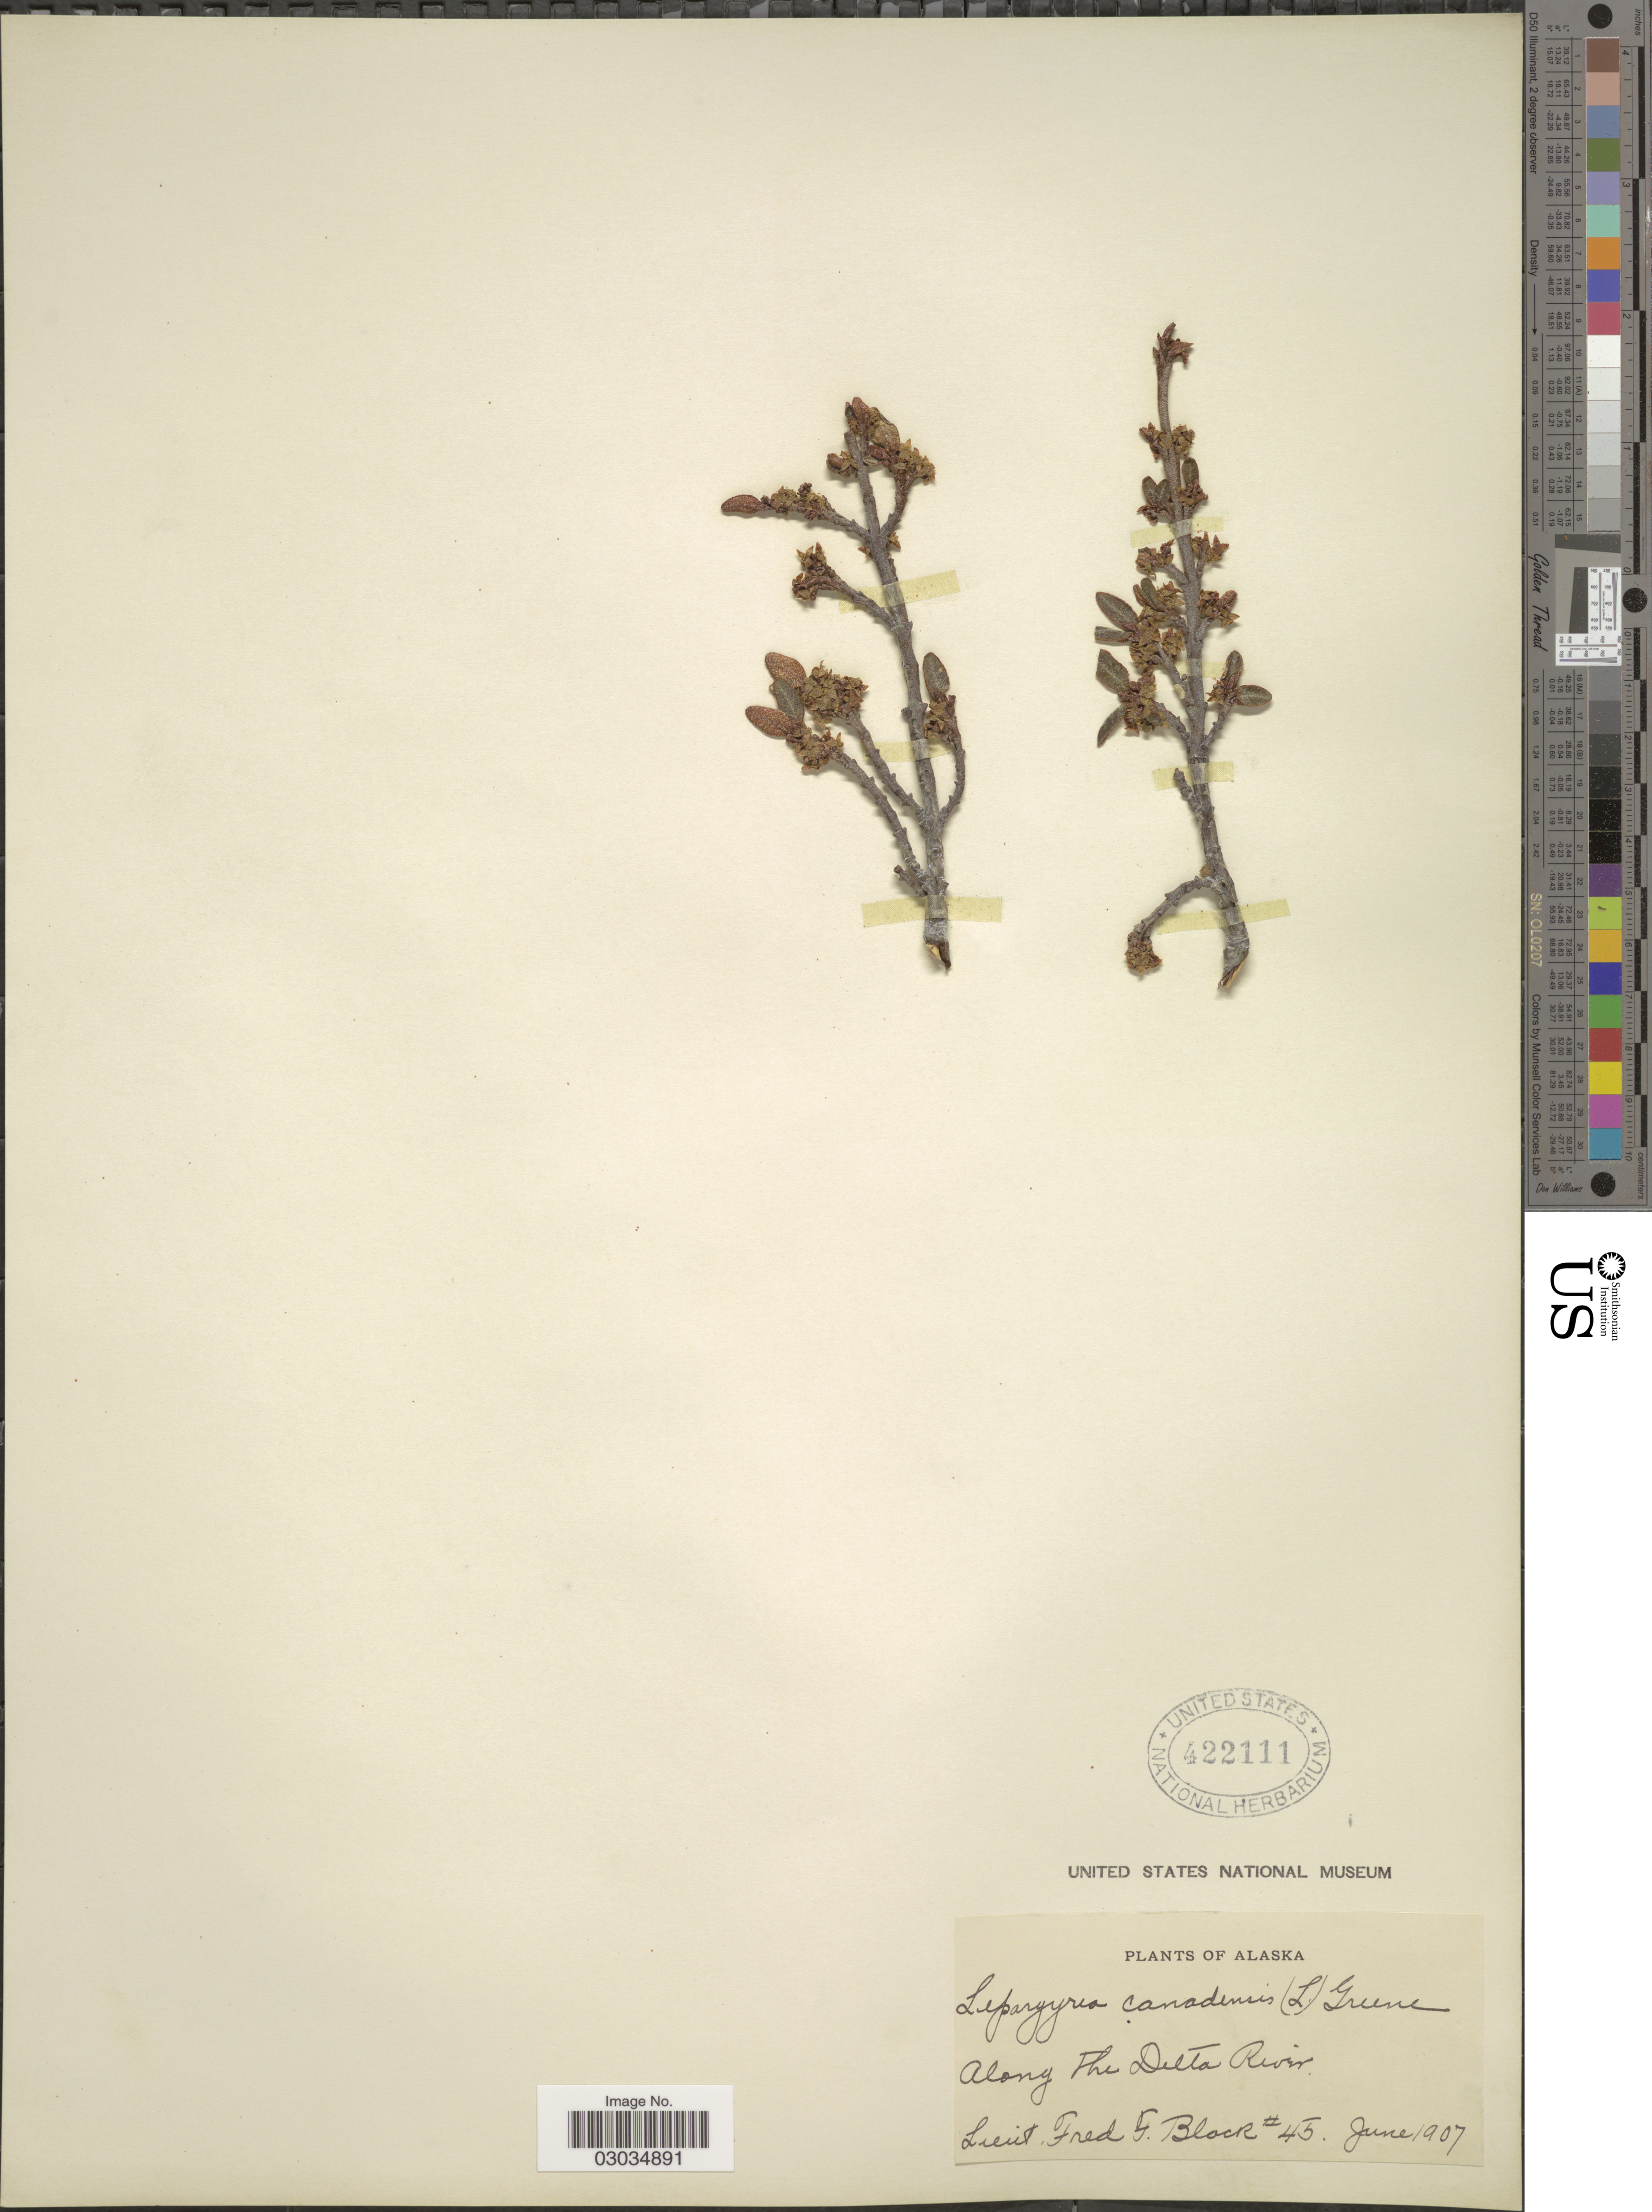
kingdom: Plantae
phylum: Tracheophyta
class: Magnoliopsida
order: Rosales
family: Elaeagnaceae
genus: Shepherdia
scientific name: Shepherdia canadensis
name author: (L.) Nutt.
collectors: F. Block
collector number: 45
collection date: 1907-06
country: United States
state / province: Alaska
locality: Along the Delta River.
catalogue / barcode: US 422111